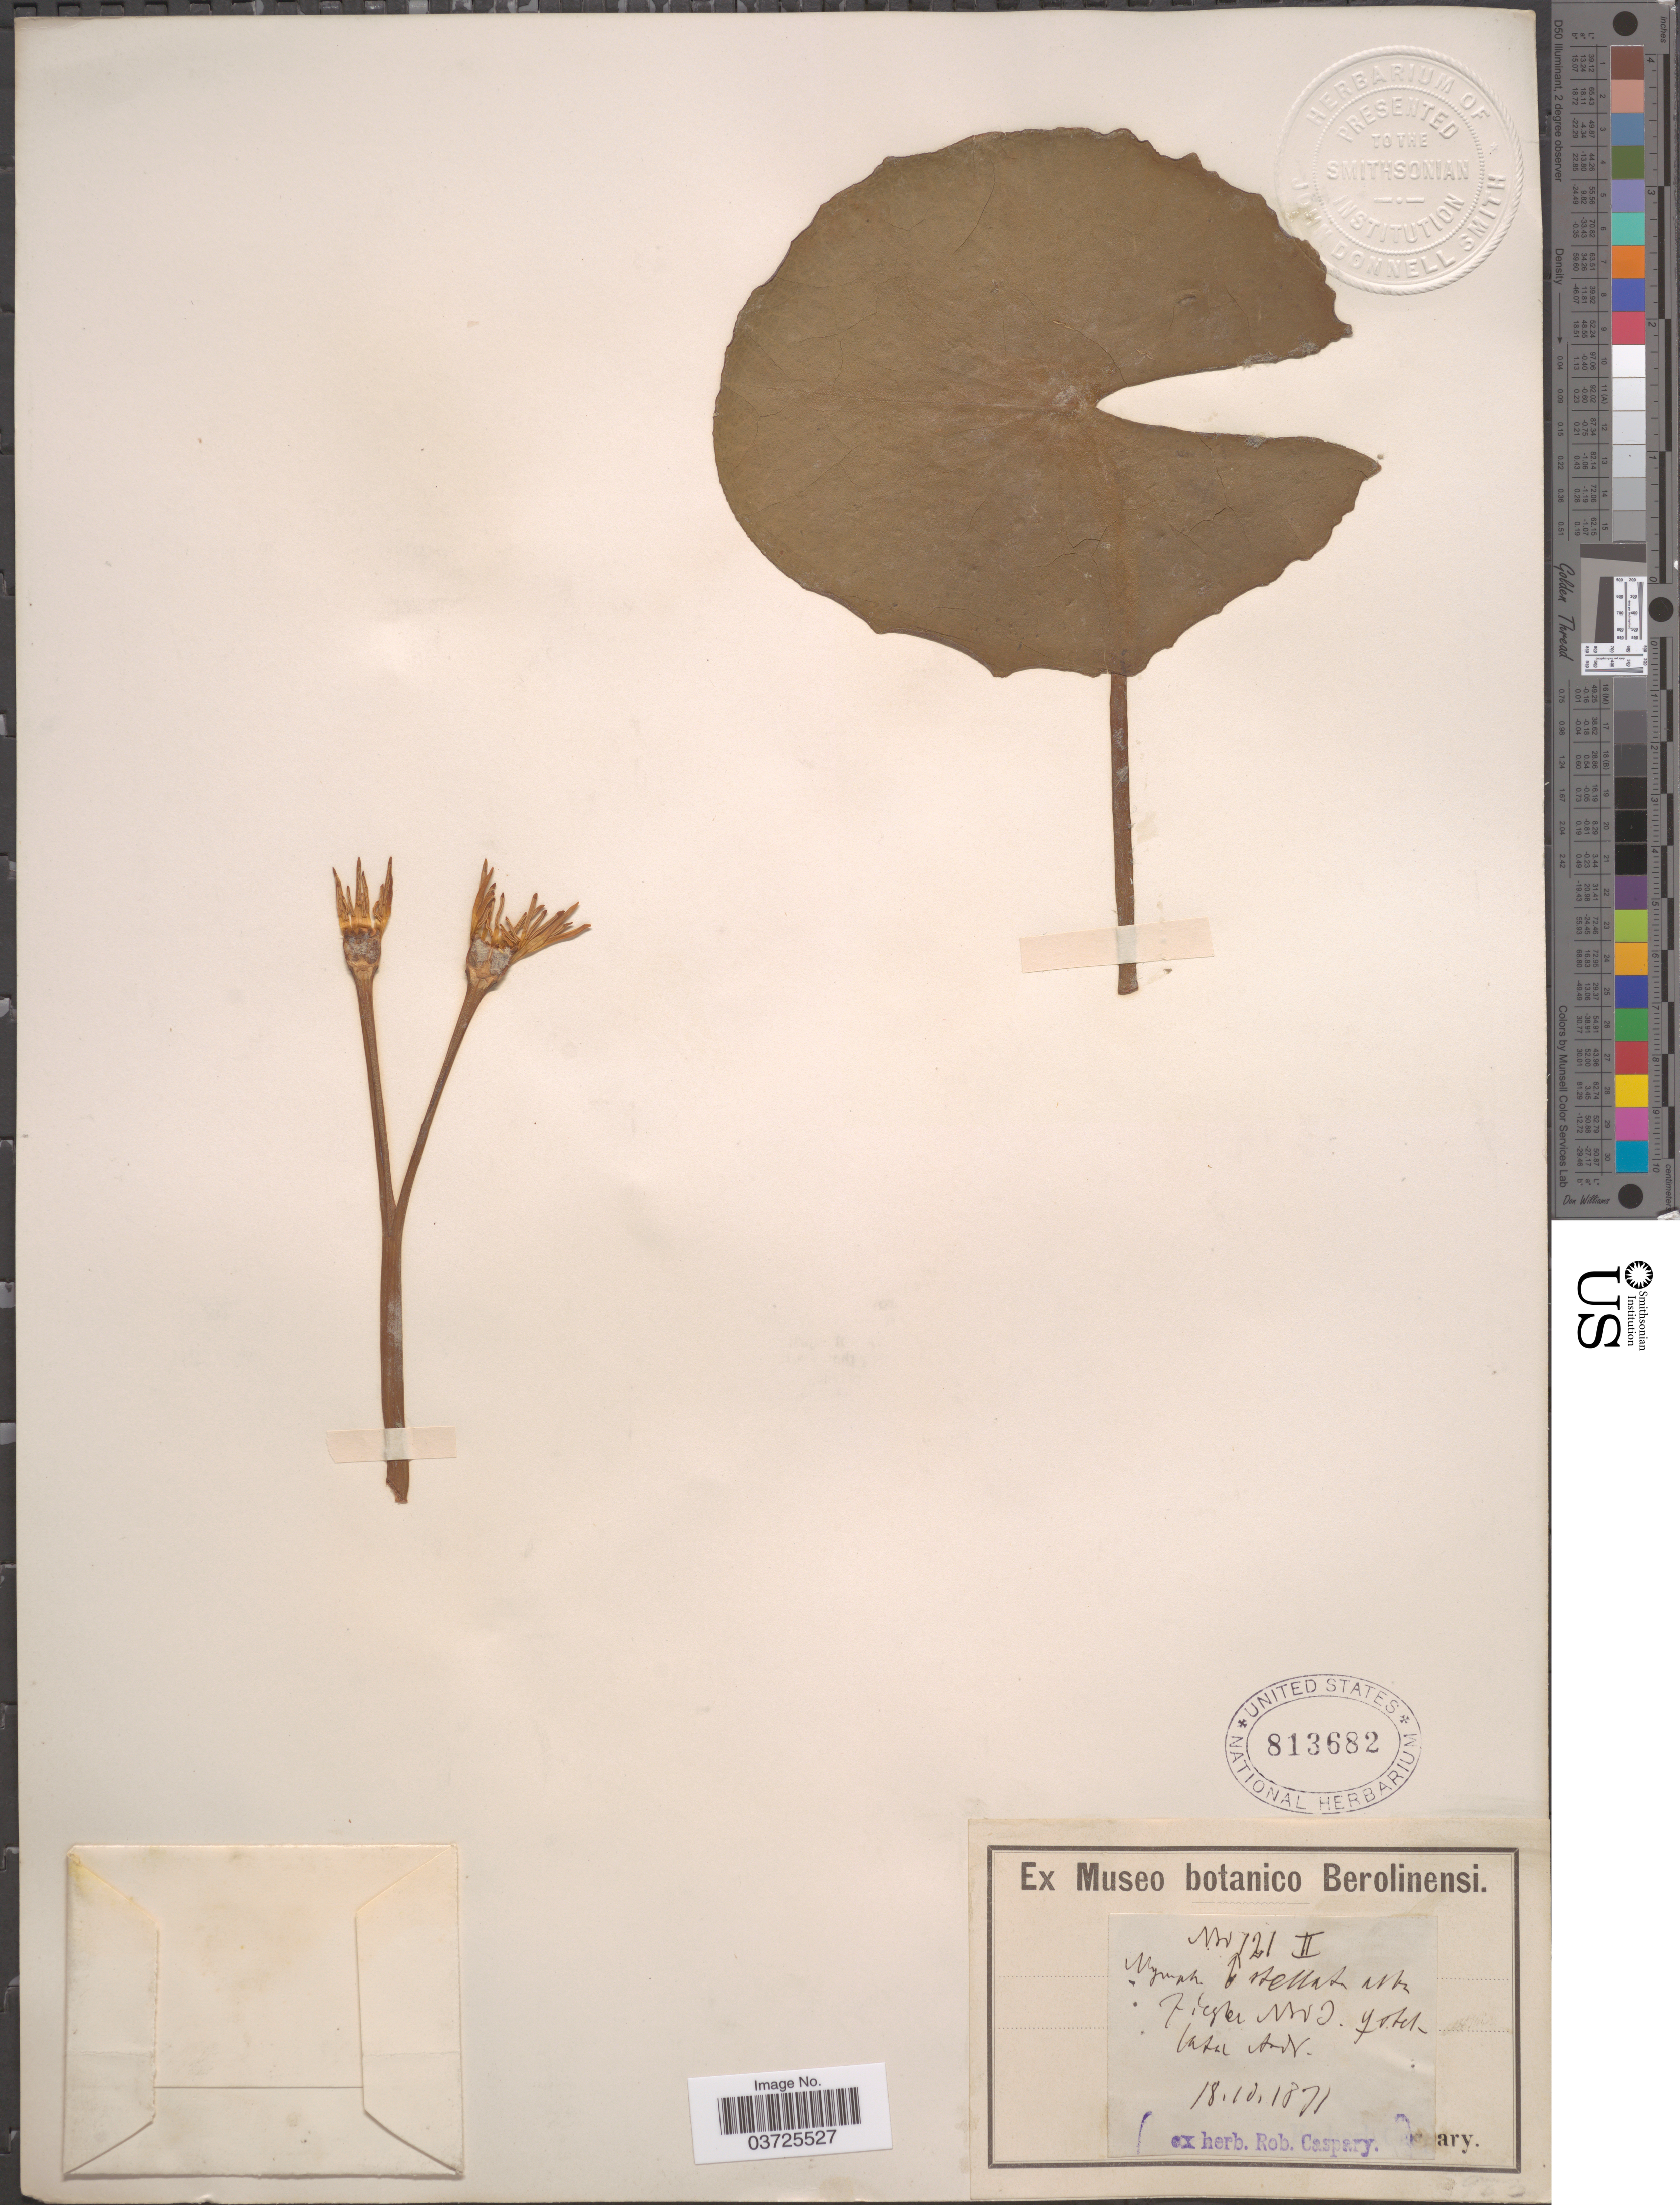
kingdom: Plantae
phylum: Tracheophyta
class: Magnoliopsida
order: Nymphaeales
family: Nymphaeaceae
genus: Nymphaea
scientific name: Nymphaea stellata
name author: Willd.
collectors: ex herb. Rob. Caspary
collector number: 121*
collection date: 1871-10-18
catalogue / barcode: US 813682